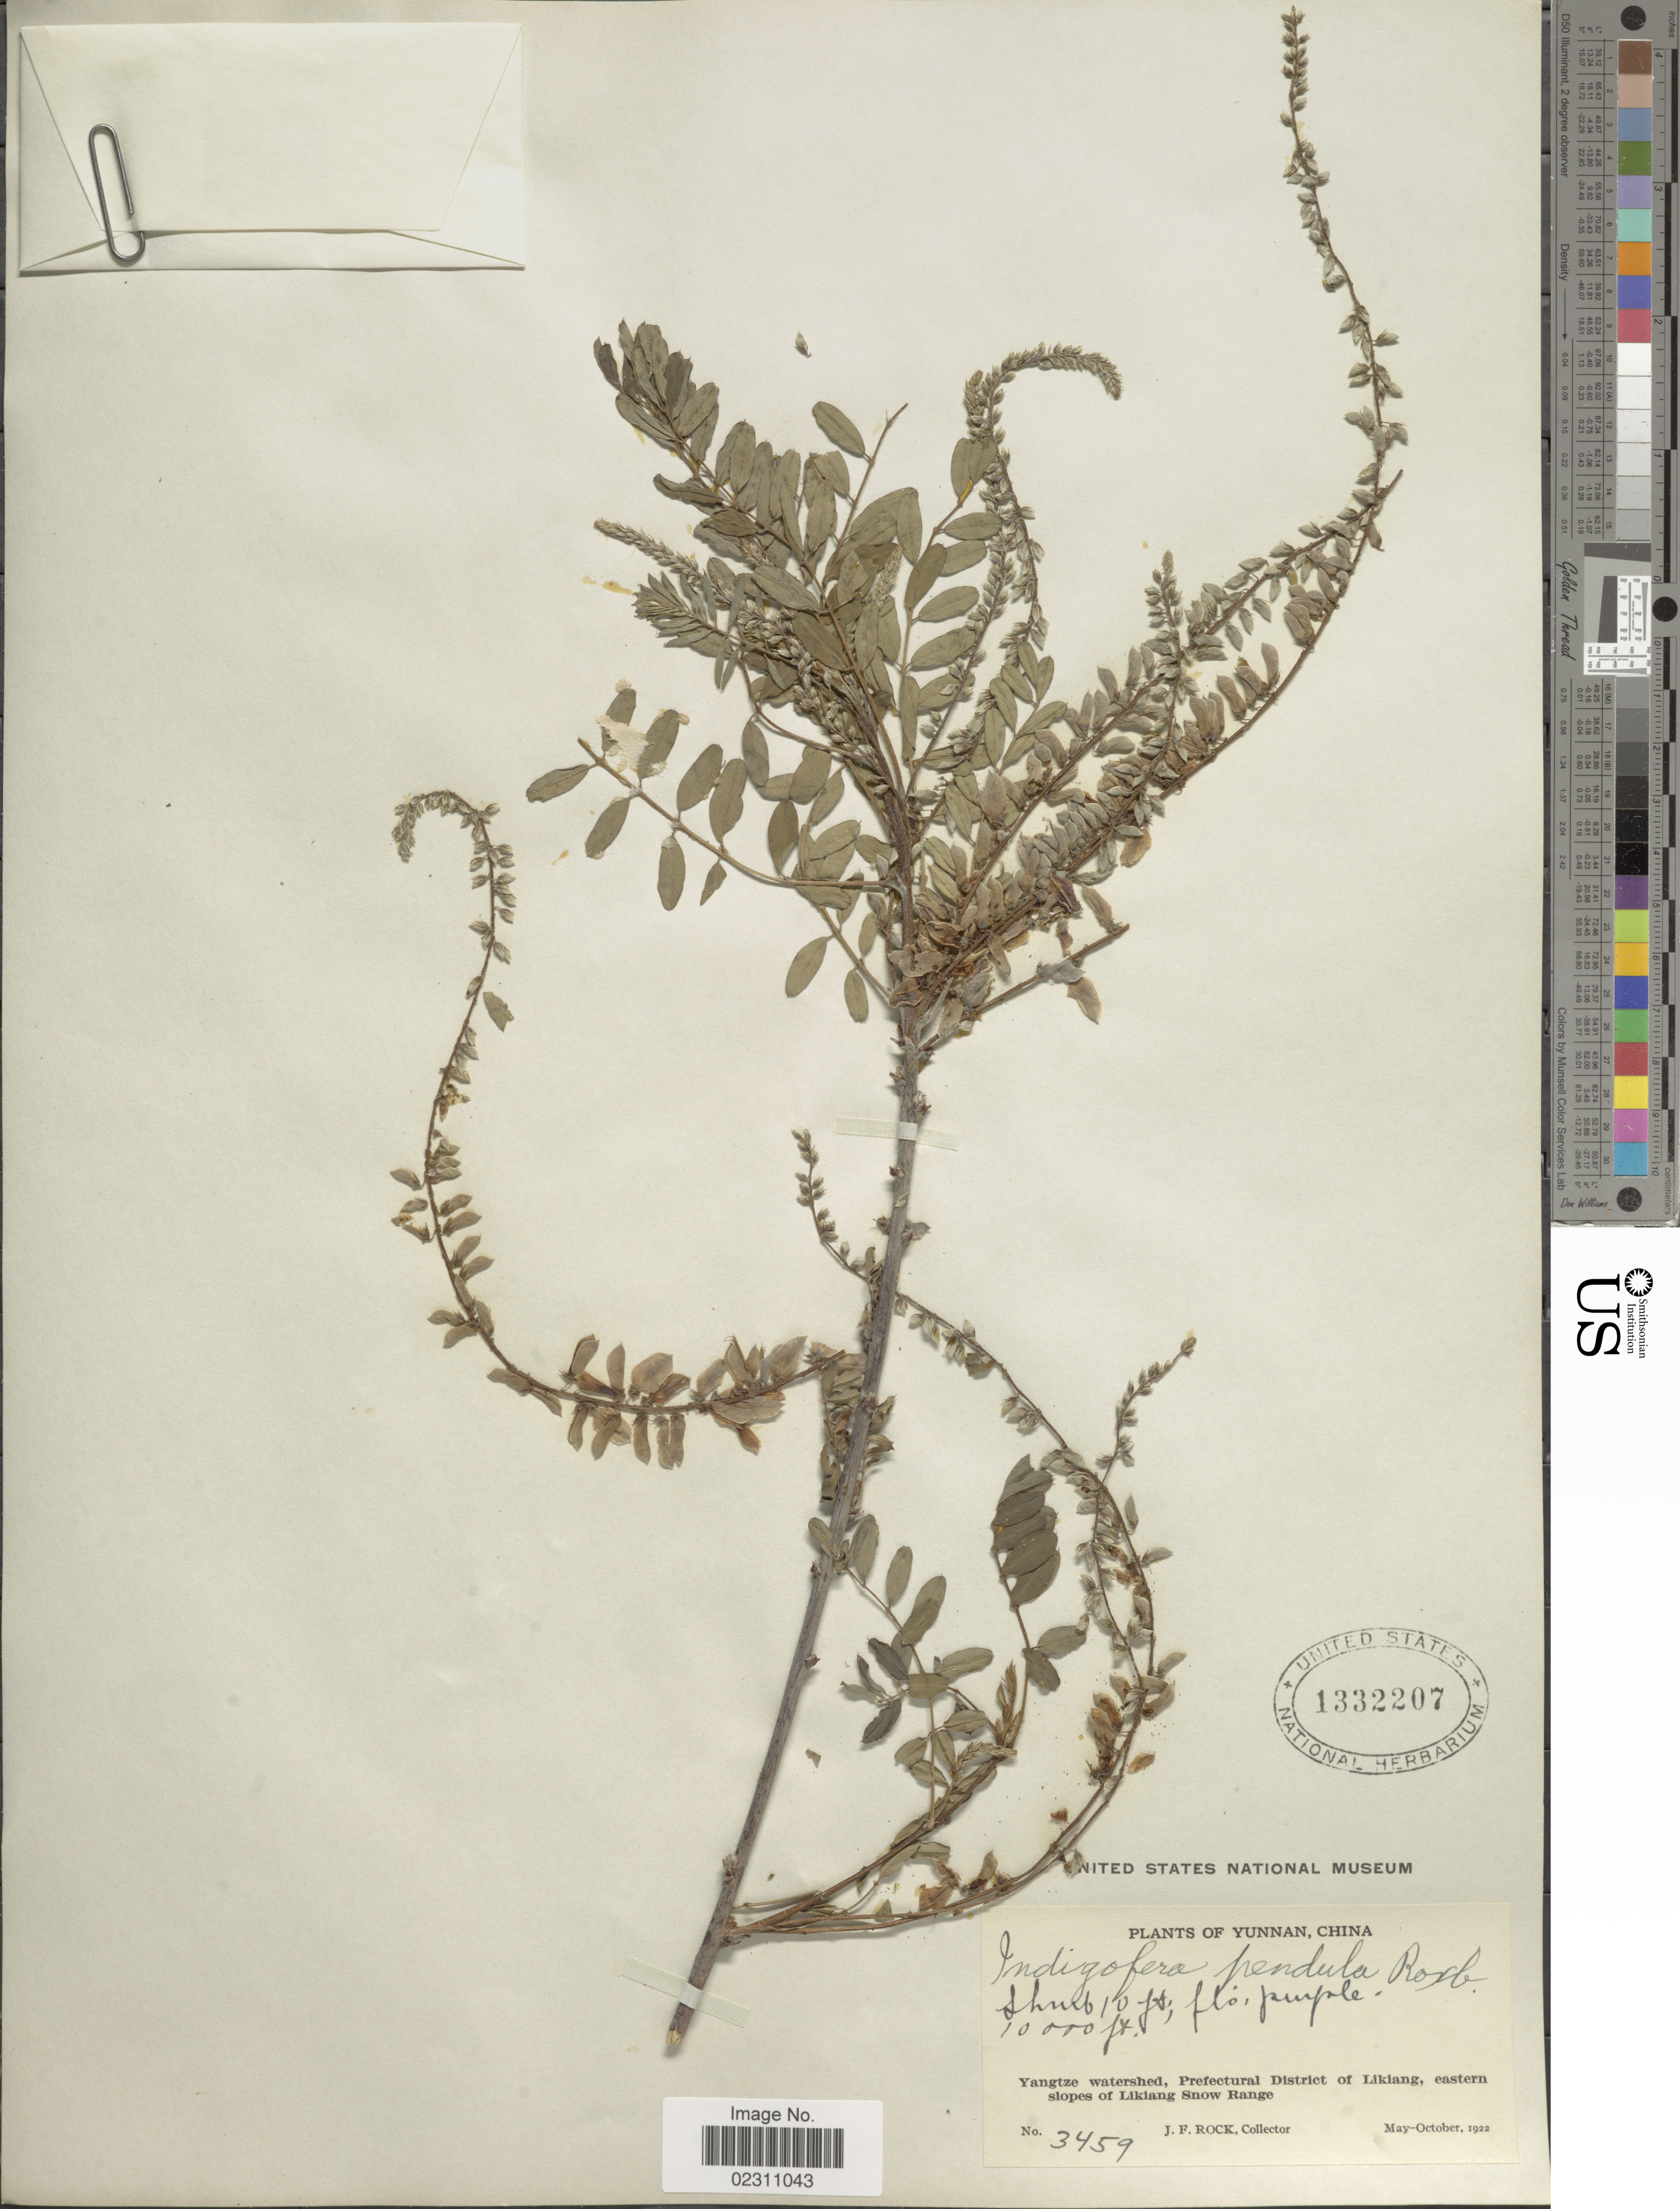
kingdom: Plantae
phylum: Tracheophyta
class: Magnoliopsida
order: Fabales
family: Fabaceae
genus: Indigofera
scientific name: Indigofera pendula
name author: Franch.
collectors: J. Rock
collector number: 3459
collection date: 1922-05/1922-10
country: China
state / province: Yunnan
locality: Yangtze watershed, Prefectural District of Likiang, eastern slopes of Likiang Snow Range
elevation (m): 3048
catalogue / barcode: US 1332207